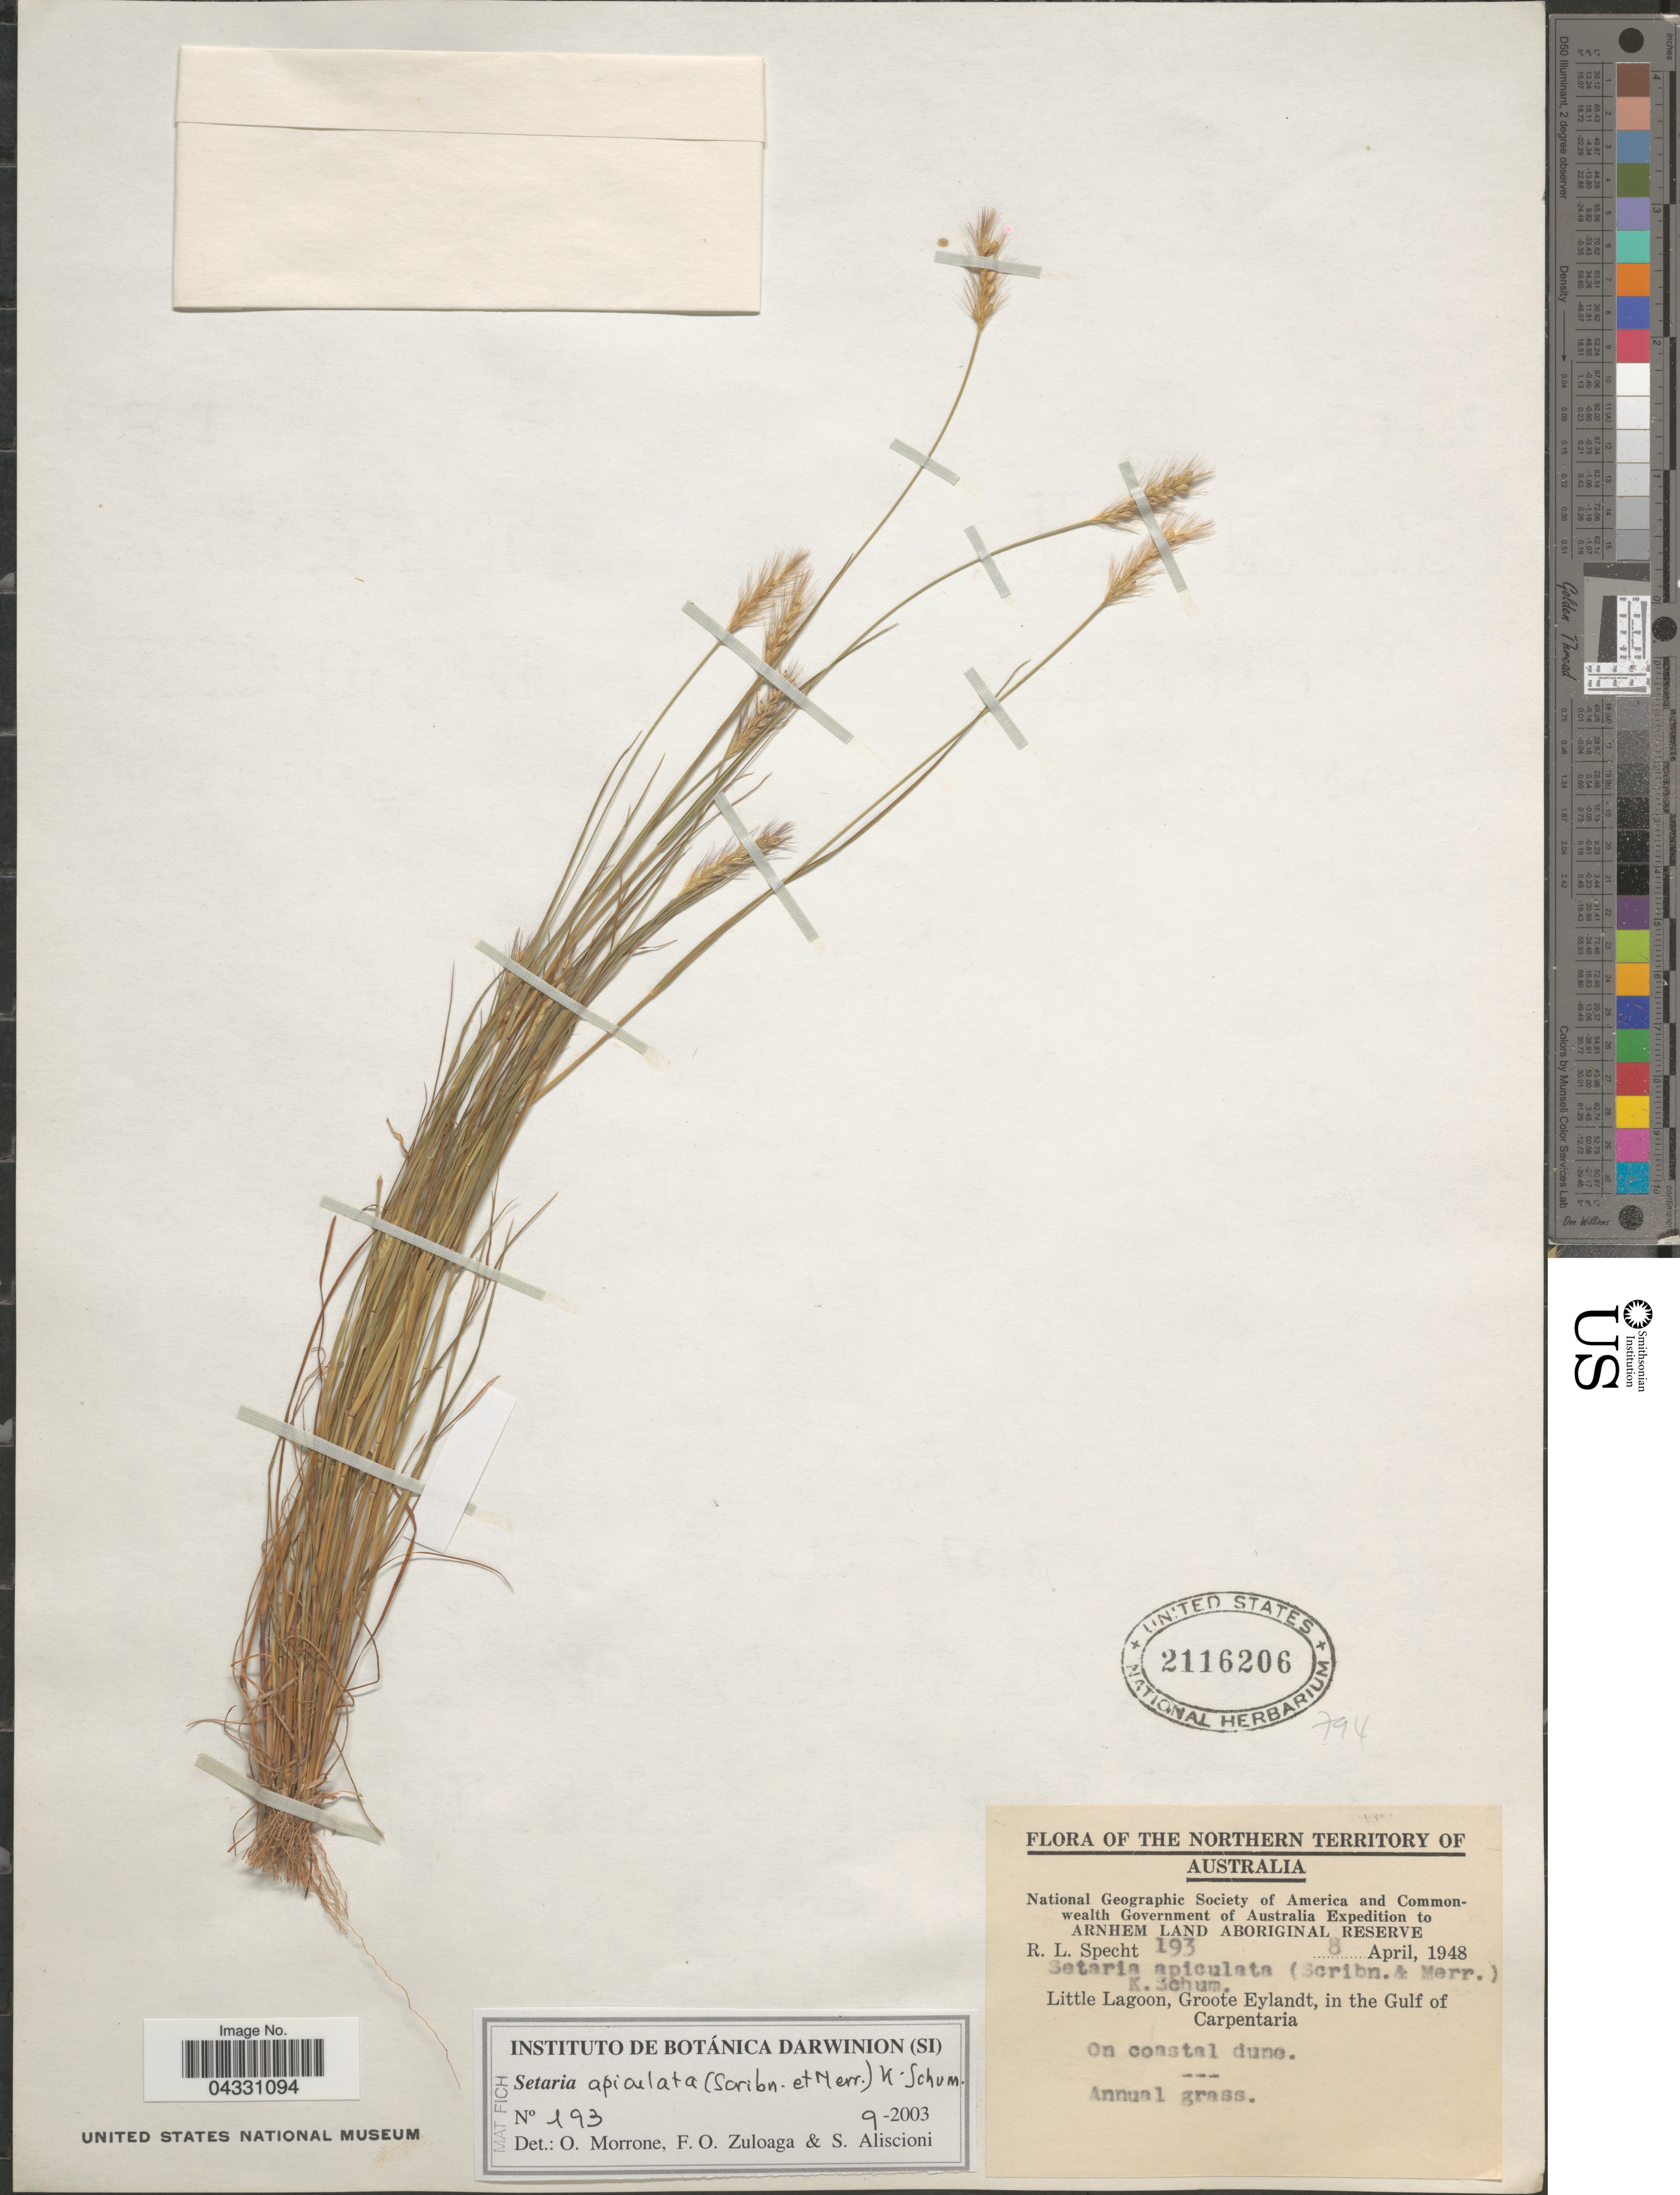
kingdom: Plantae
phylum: Tracheophyta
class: Liliopsida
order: Poales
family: Poaceae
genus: Setaria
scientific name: Setaria apiculata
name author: (Scribn. & Merr.) K. Schum.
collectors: R. L. Specht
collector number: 193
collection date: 1948-04-08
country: Australia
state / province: Northern Territory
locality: National Geographic Society of America and Commonwealth Government of Australia Expedition to Arnhem Land Aboriginal Reserve. Little Lagoon, Groote Eylandt, in the Gulf of Carpentaria.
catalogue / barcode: US 2116206